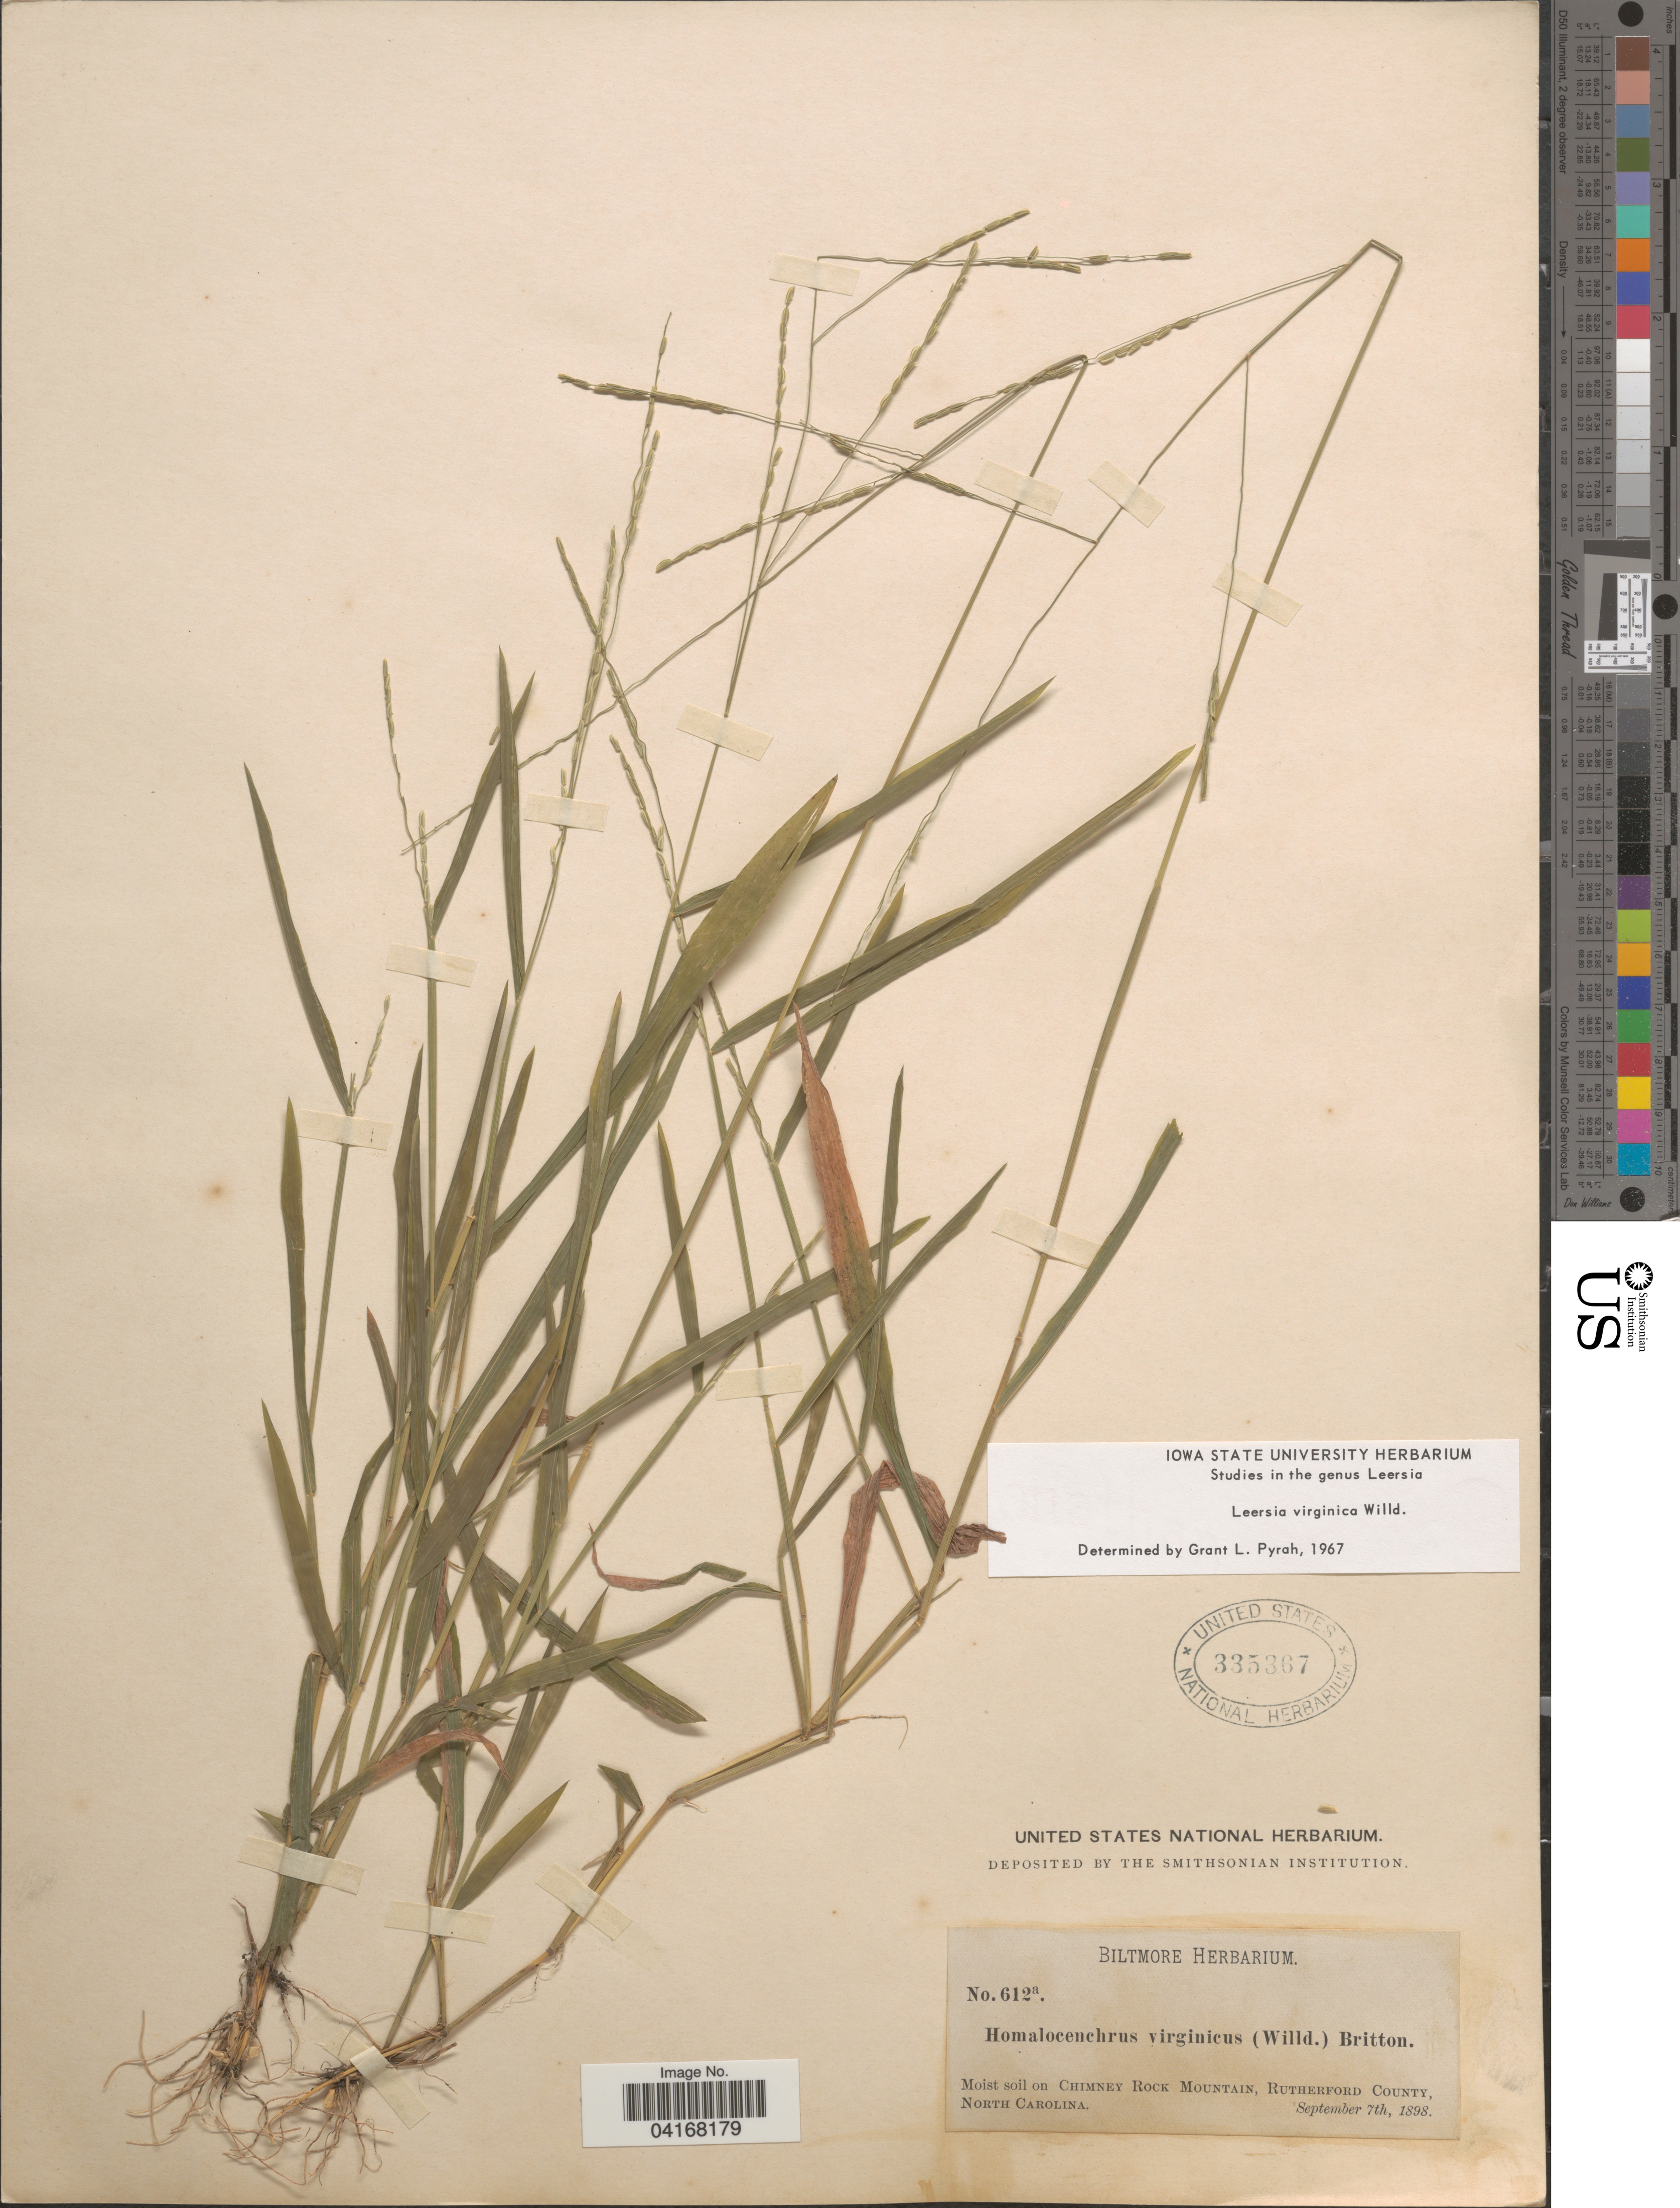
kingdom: Plantae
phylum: Tracheophyta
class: Liliopsida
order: Poales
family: Poaceae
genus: Leersia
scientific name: Leersia virginica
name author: Willd.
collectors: ex herb. Biltmore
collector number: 612a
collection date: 1898-09-07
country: United States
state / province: North Carolina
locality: Moist soil on Chimney Rock Mountain, Rutherford County.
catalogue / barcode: US 335367